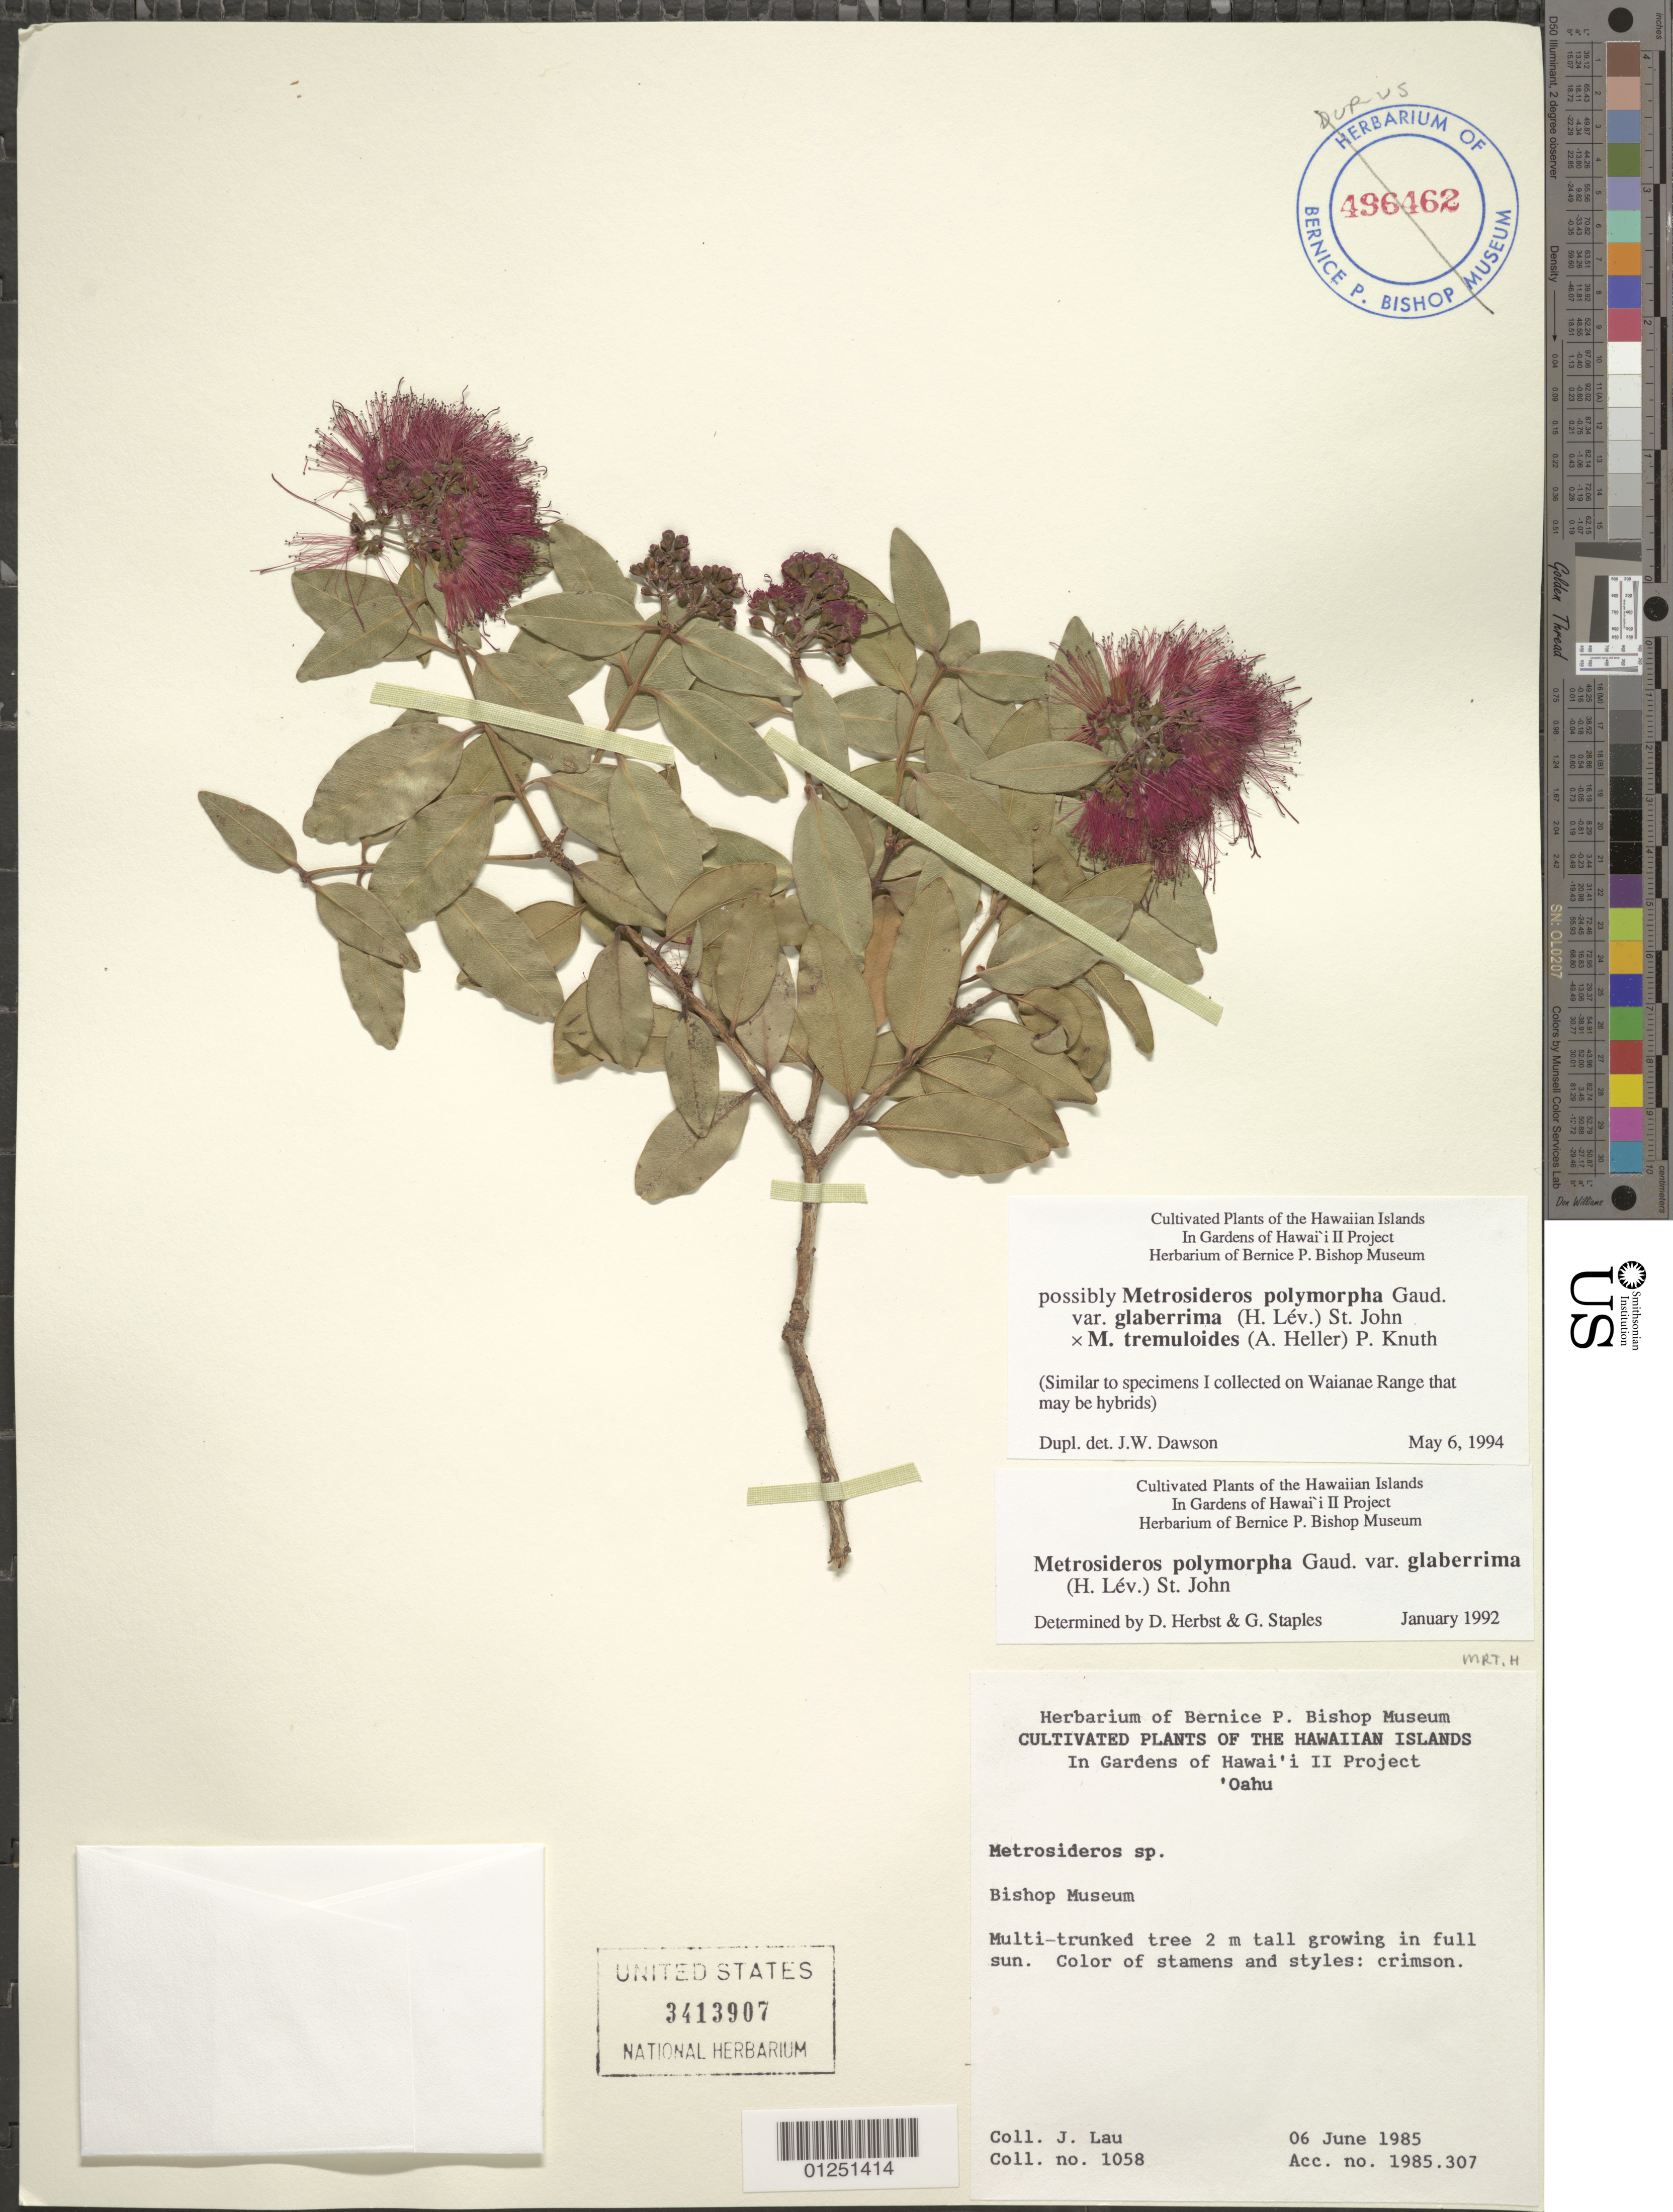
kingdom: Plantae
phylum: Tracheophyta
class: Magnoliopsida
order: Myrtales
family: Myrtaceae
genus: Metrosideros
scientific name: Metrosideros polymorpha var. glaberrima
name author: (H. Lév.) H. St. John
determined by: Herbst, D. R.; Staples, G. W.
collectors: J. Lau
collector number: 1058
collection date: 1985-06-06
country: United States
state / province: Hawaii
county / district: Honolulu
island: Oahu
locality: Bishop Museum.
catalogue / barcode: US 3413907